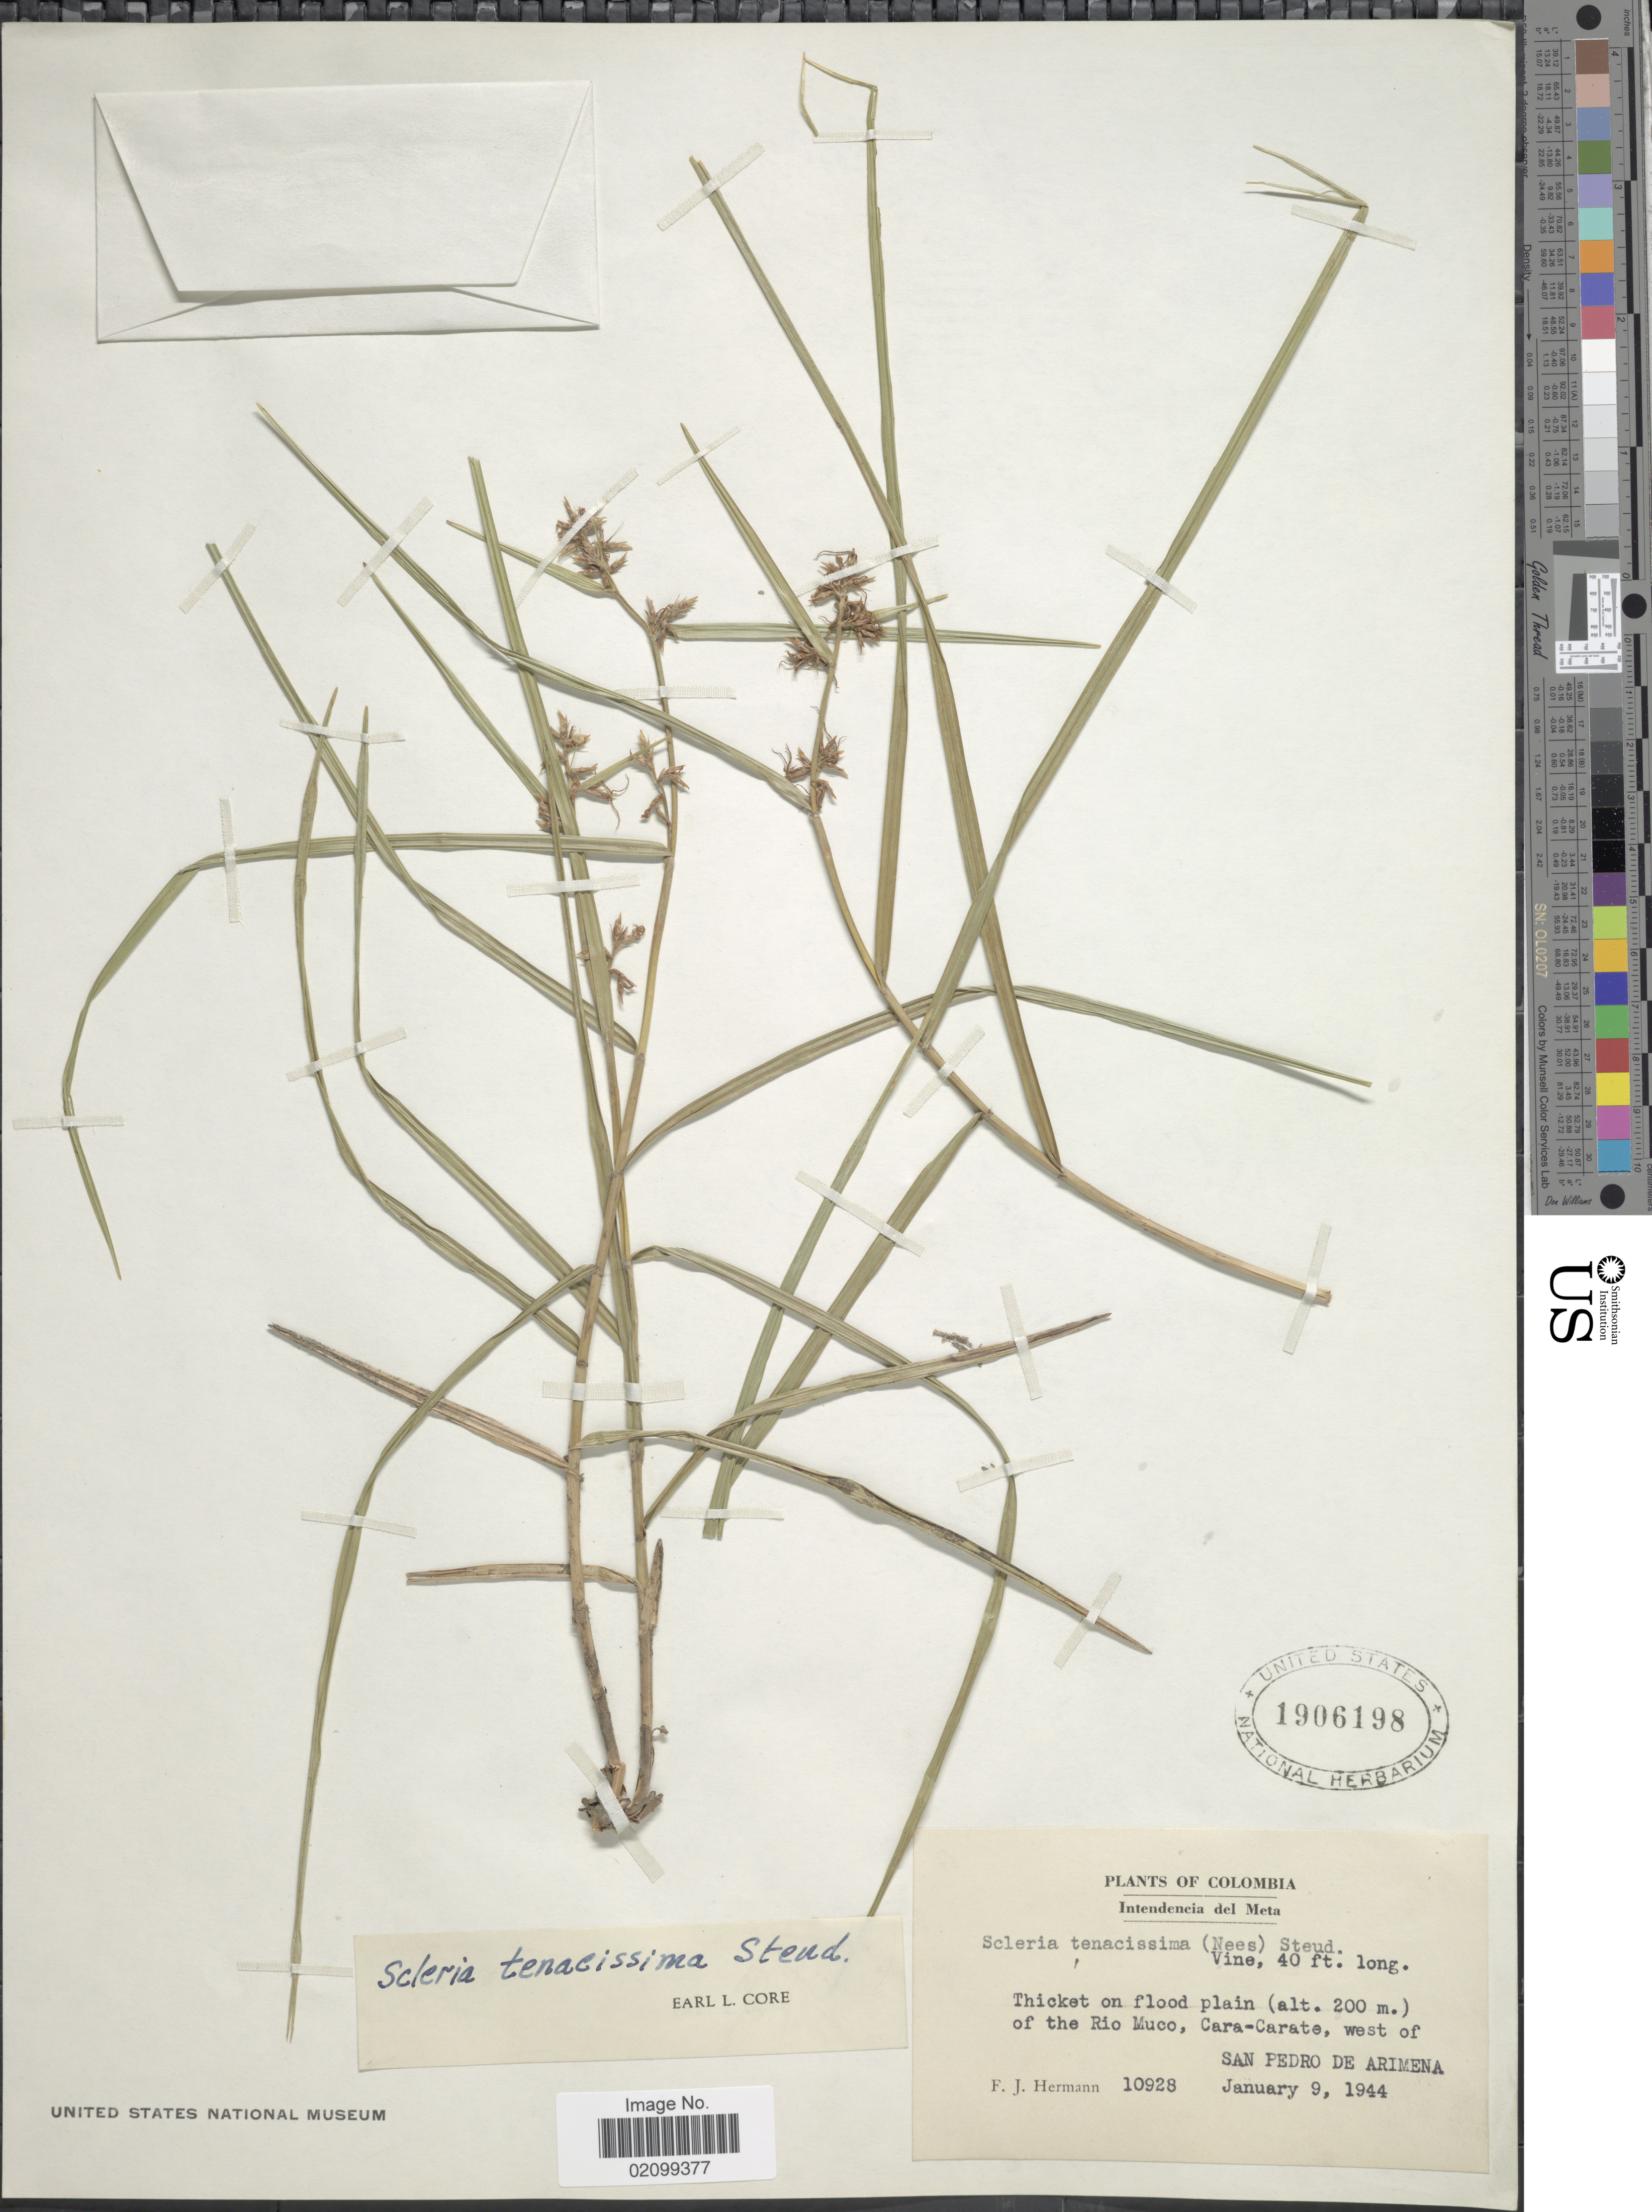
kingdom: Plantae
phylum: Tracheophyta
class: Liliopsida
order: Poales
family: Cyperaceae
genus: Scleria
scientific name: Scleria tenacissima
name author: (Nees) Steud.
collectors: F. J. Hermann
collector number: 10928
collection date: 1944-01-09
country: Colombia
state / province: Meta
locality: Intendencia del Meta. Thicket on flood plain of the Rio Muco, Cara- Carate, west of San Pedro de Arimena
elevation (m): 200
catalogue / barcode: US 1906198